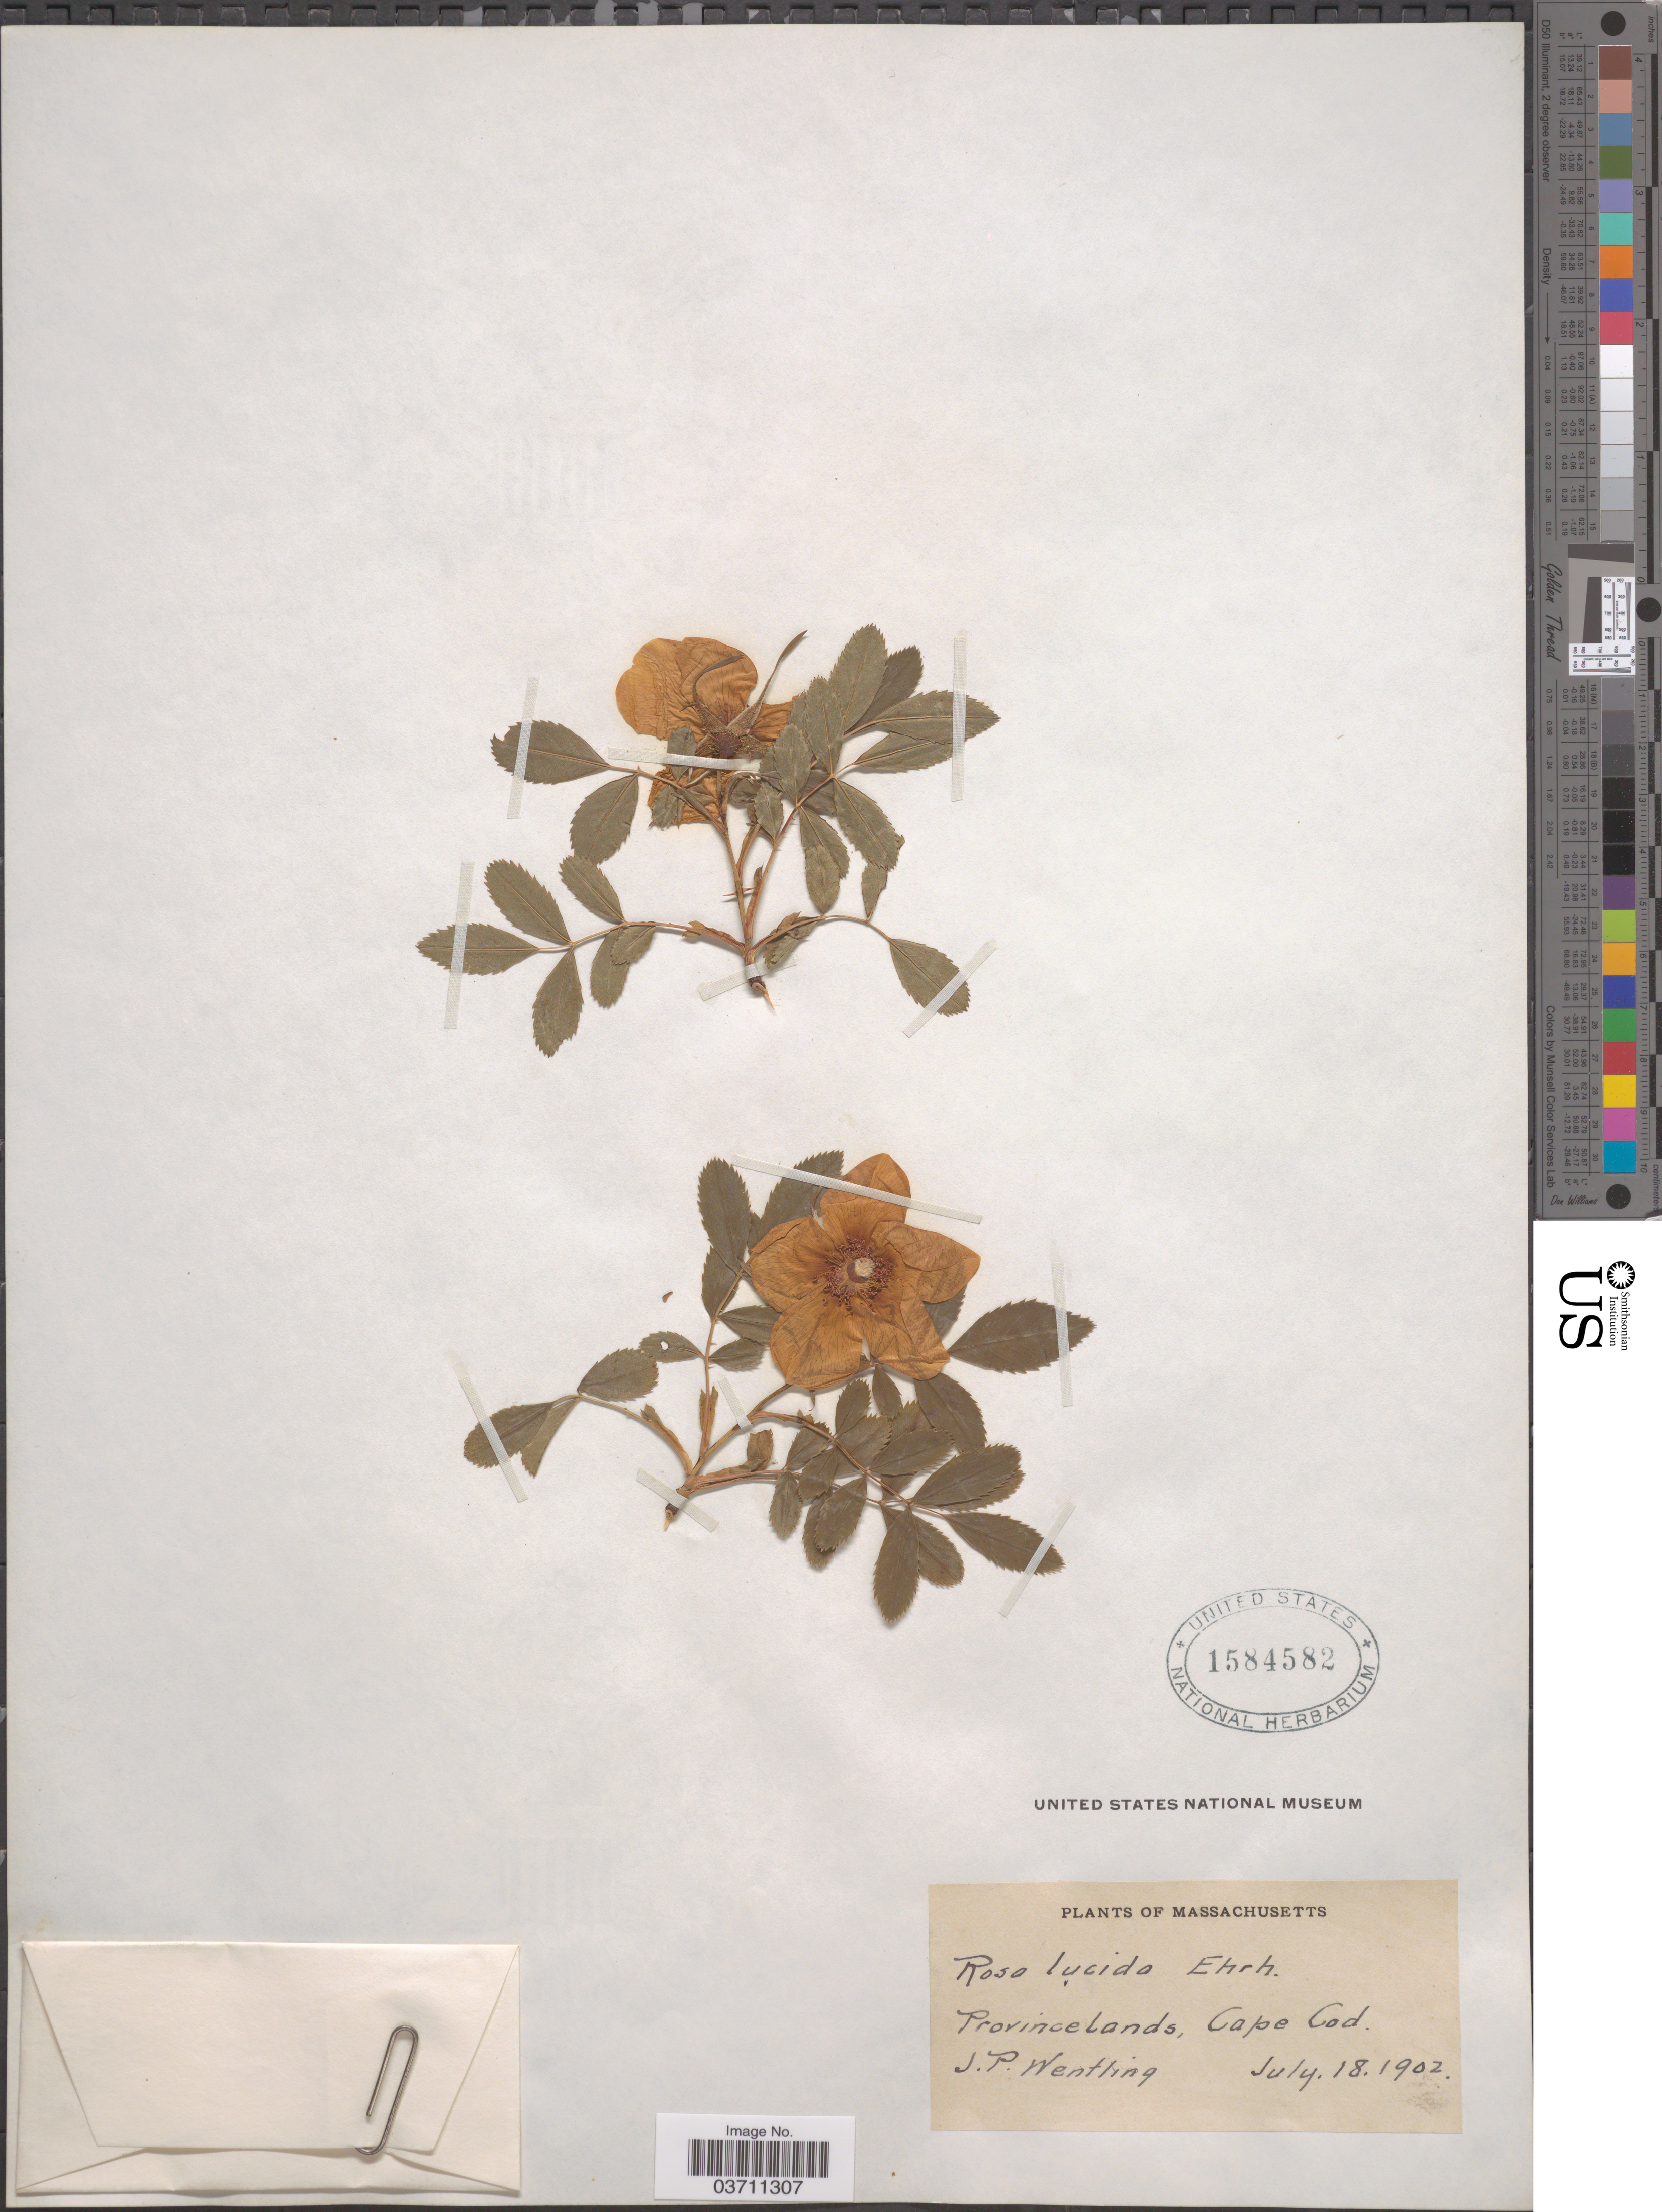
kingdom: Plantae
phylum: Tracheophyta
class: Magnoliopsida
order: Rosales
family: Rosaceae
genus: Rosa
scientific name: Rosa lucida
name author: Meehan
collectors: J. Wentling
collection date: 1902-07-18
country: United States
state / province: Massachusetts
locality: Provincelands, Cape Cod.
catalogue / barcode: US 1584582